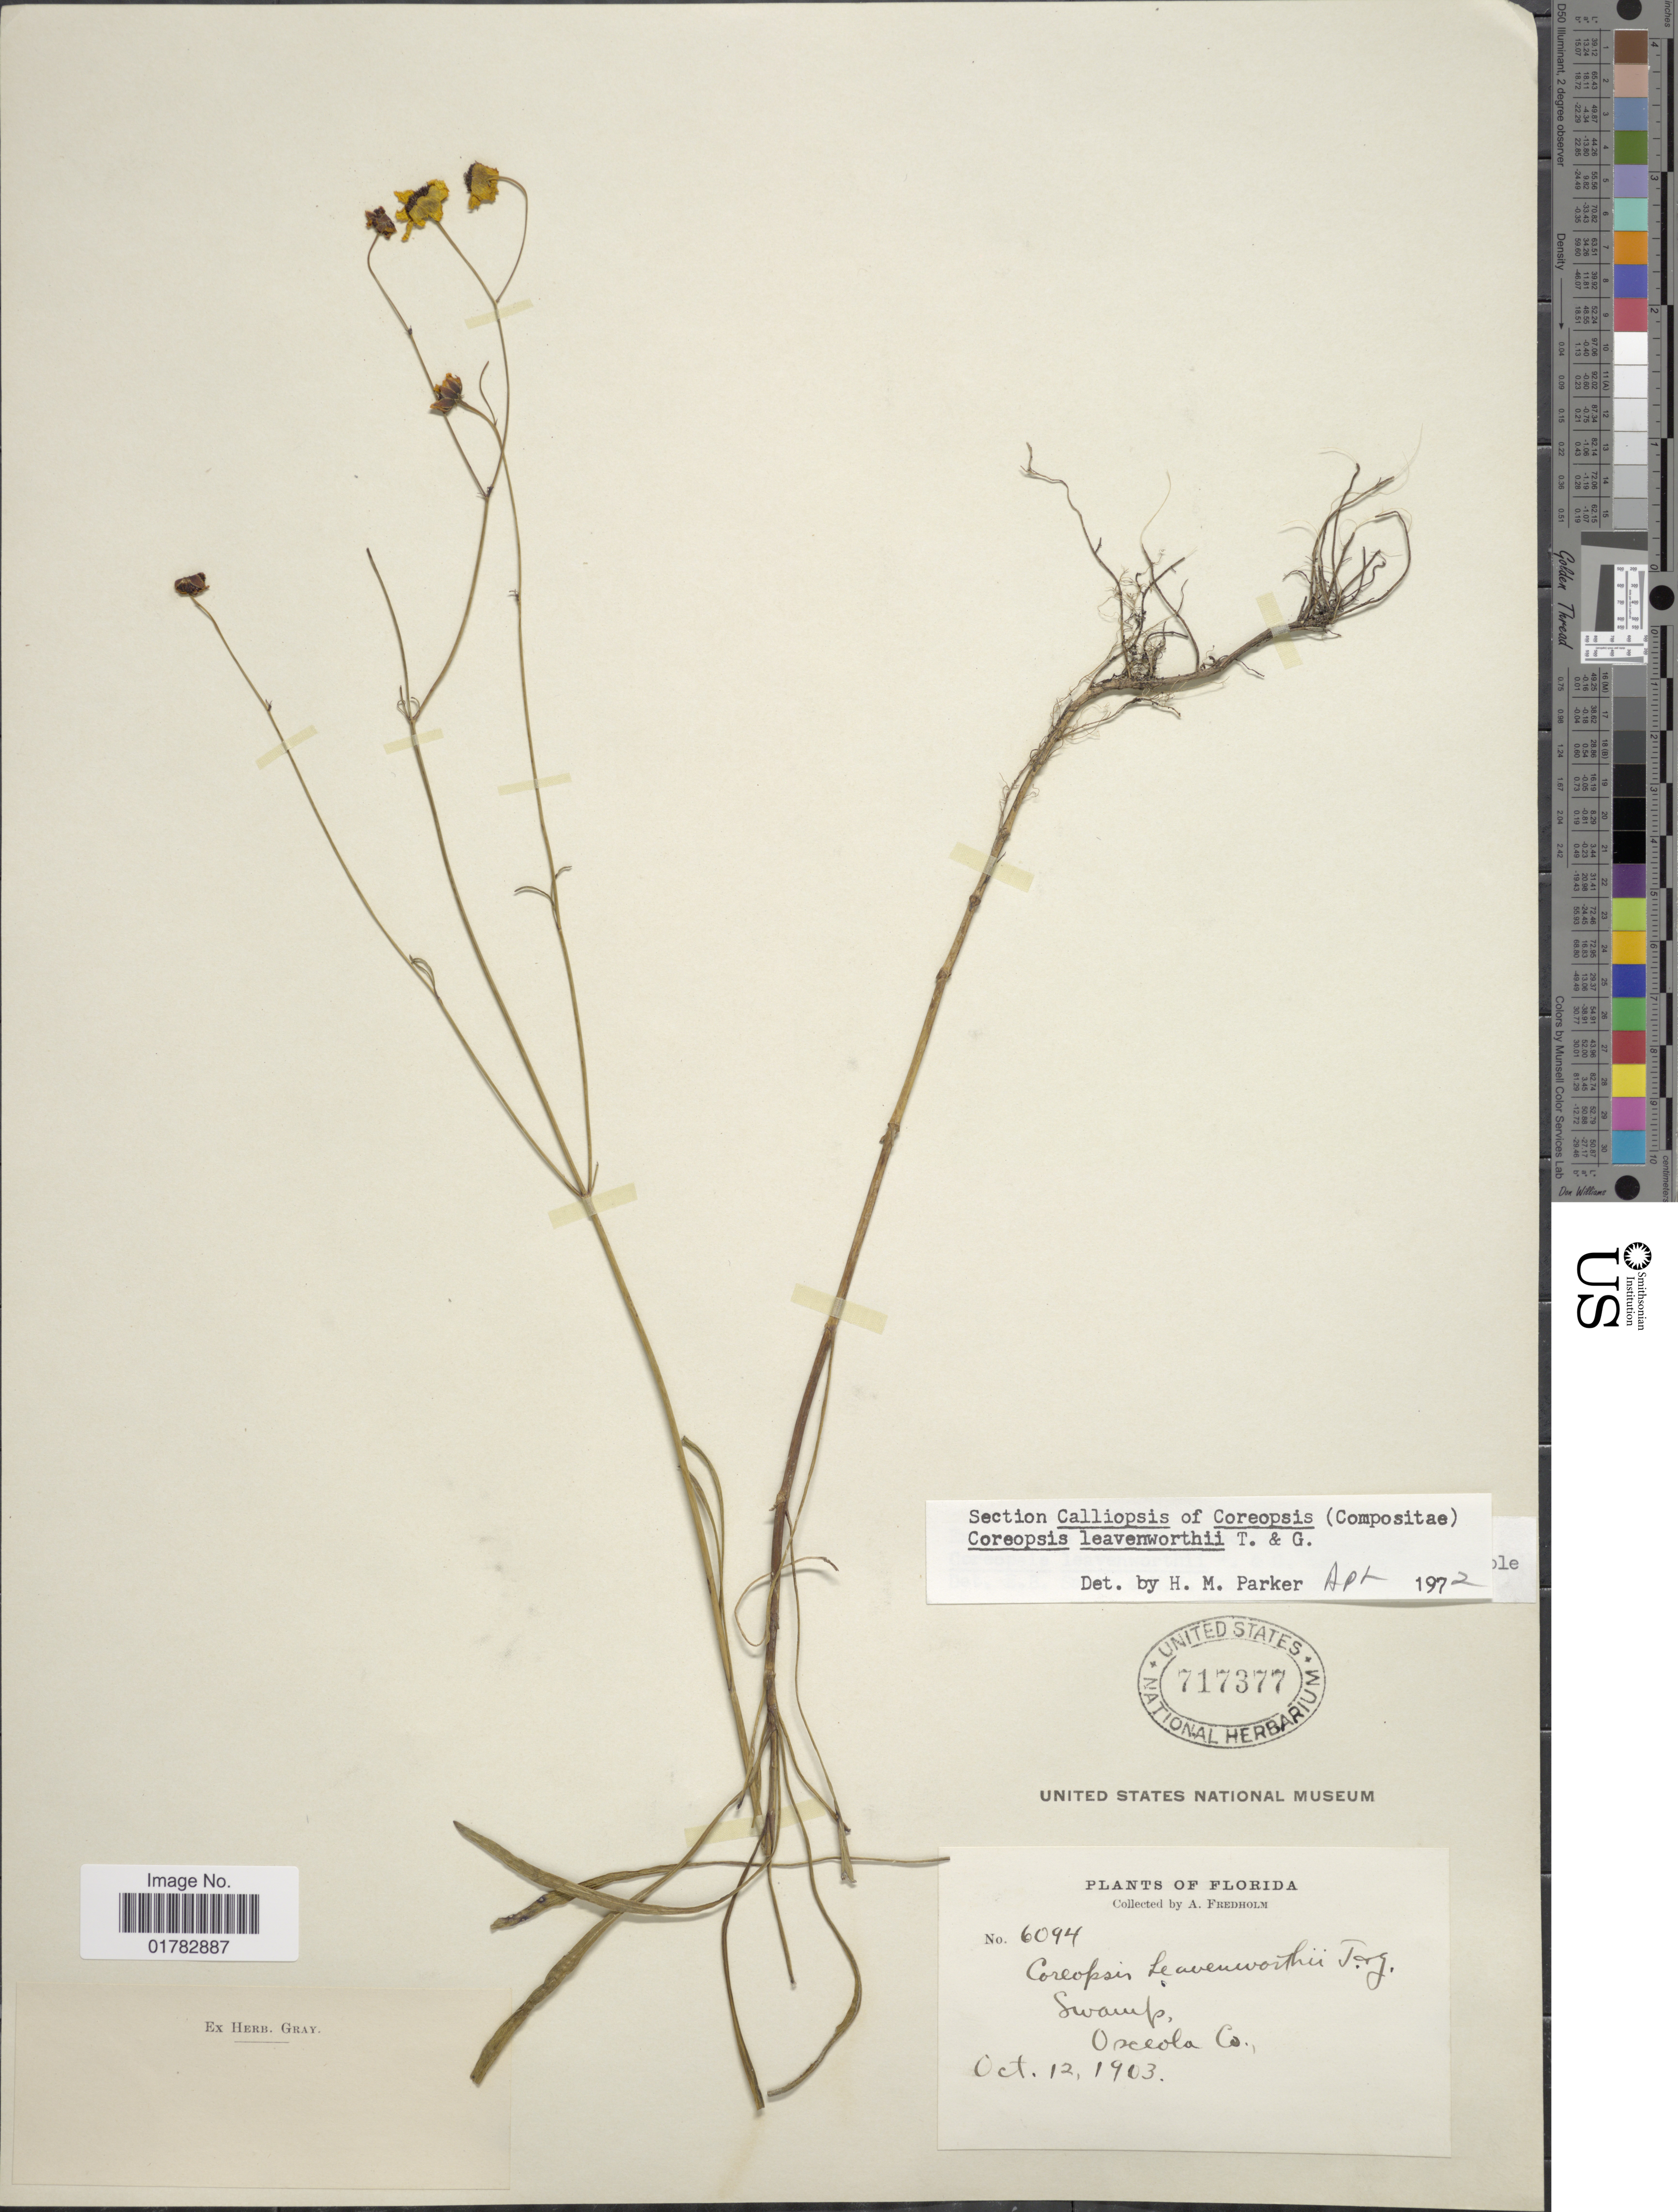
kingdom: Plantae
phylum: Tracheophyta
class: Magnoliopsida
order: Asterales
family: Asteraceae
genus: Coreopsis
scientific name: Coreopsis leavenworthii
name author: Torr. & A. Gray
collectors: A. Fredholm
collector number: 6094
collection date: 1903-10-12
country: United States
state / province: Florida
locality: Swamp, Osceola Co.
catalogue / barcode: US 717377